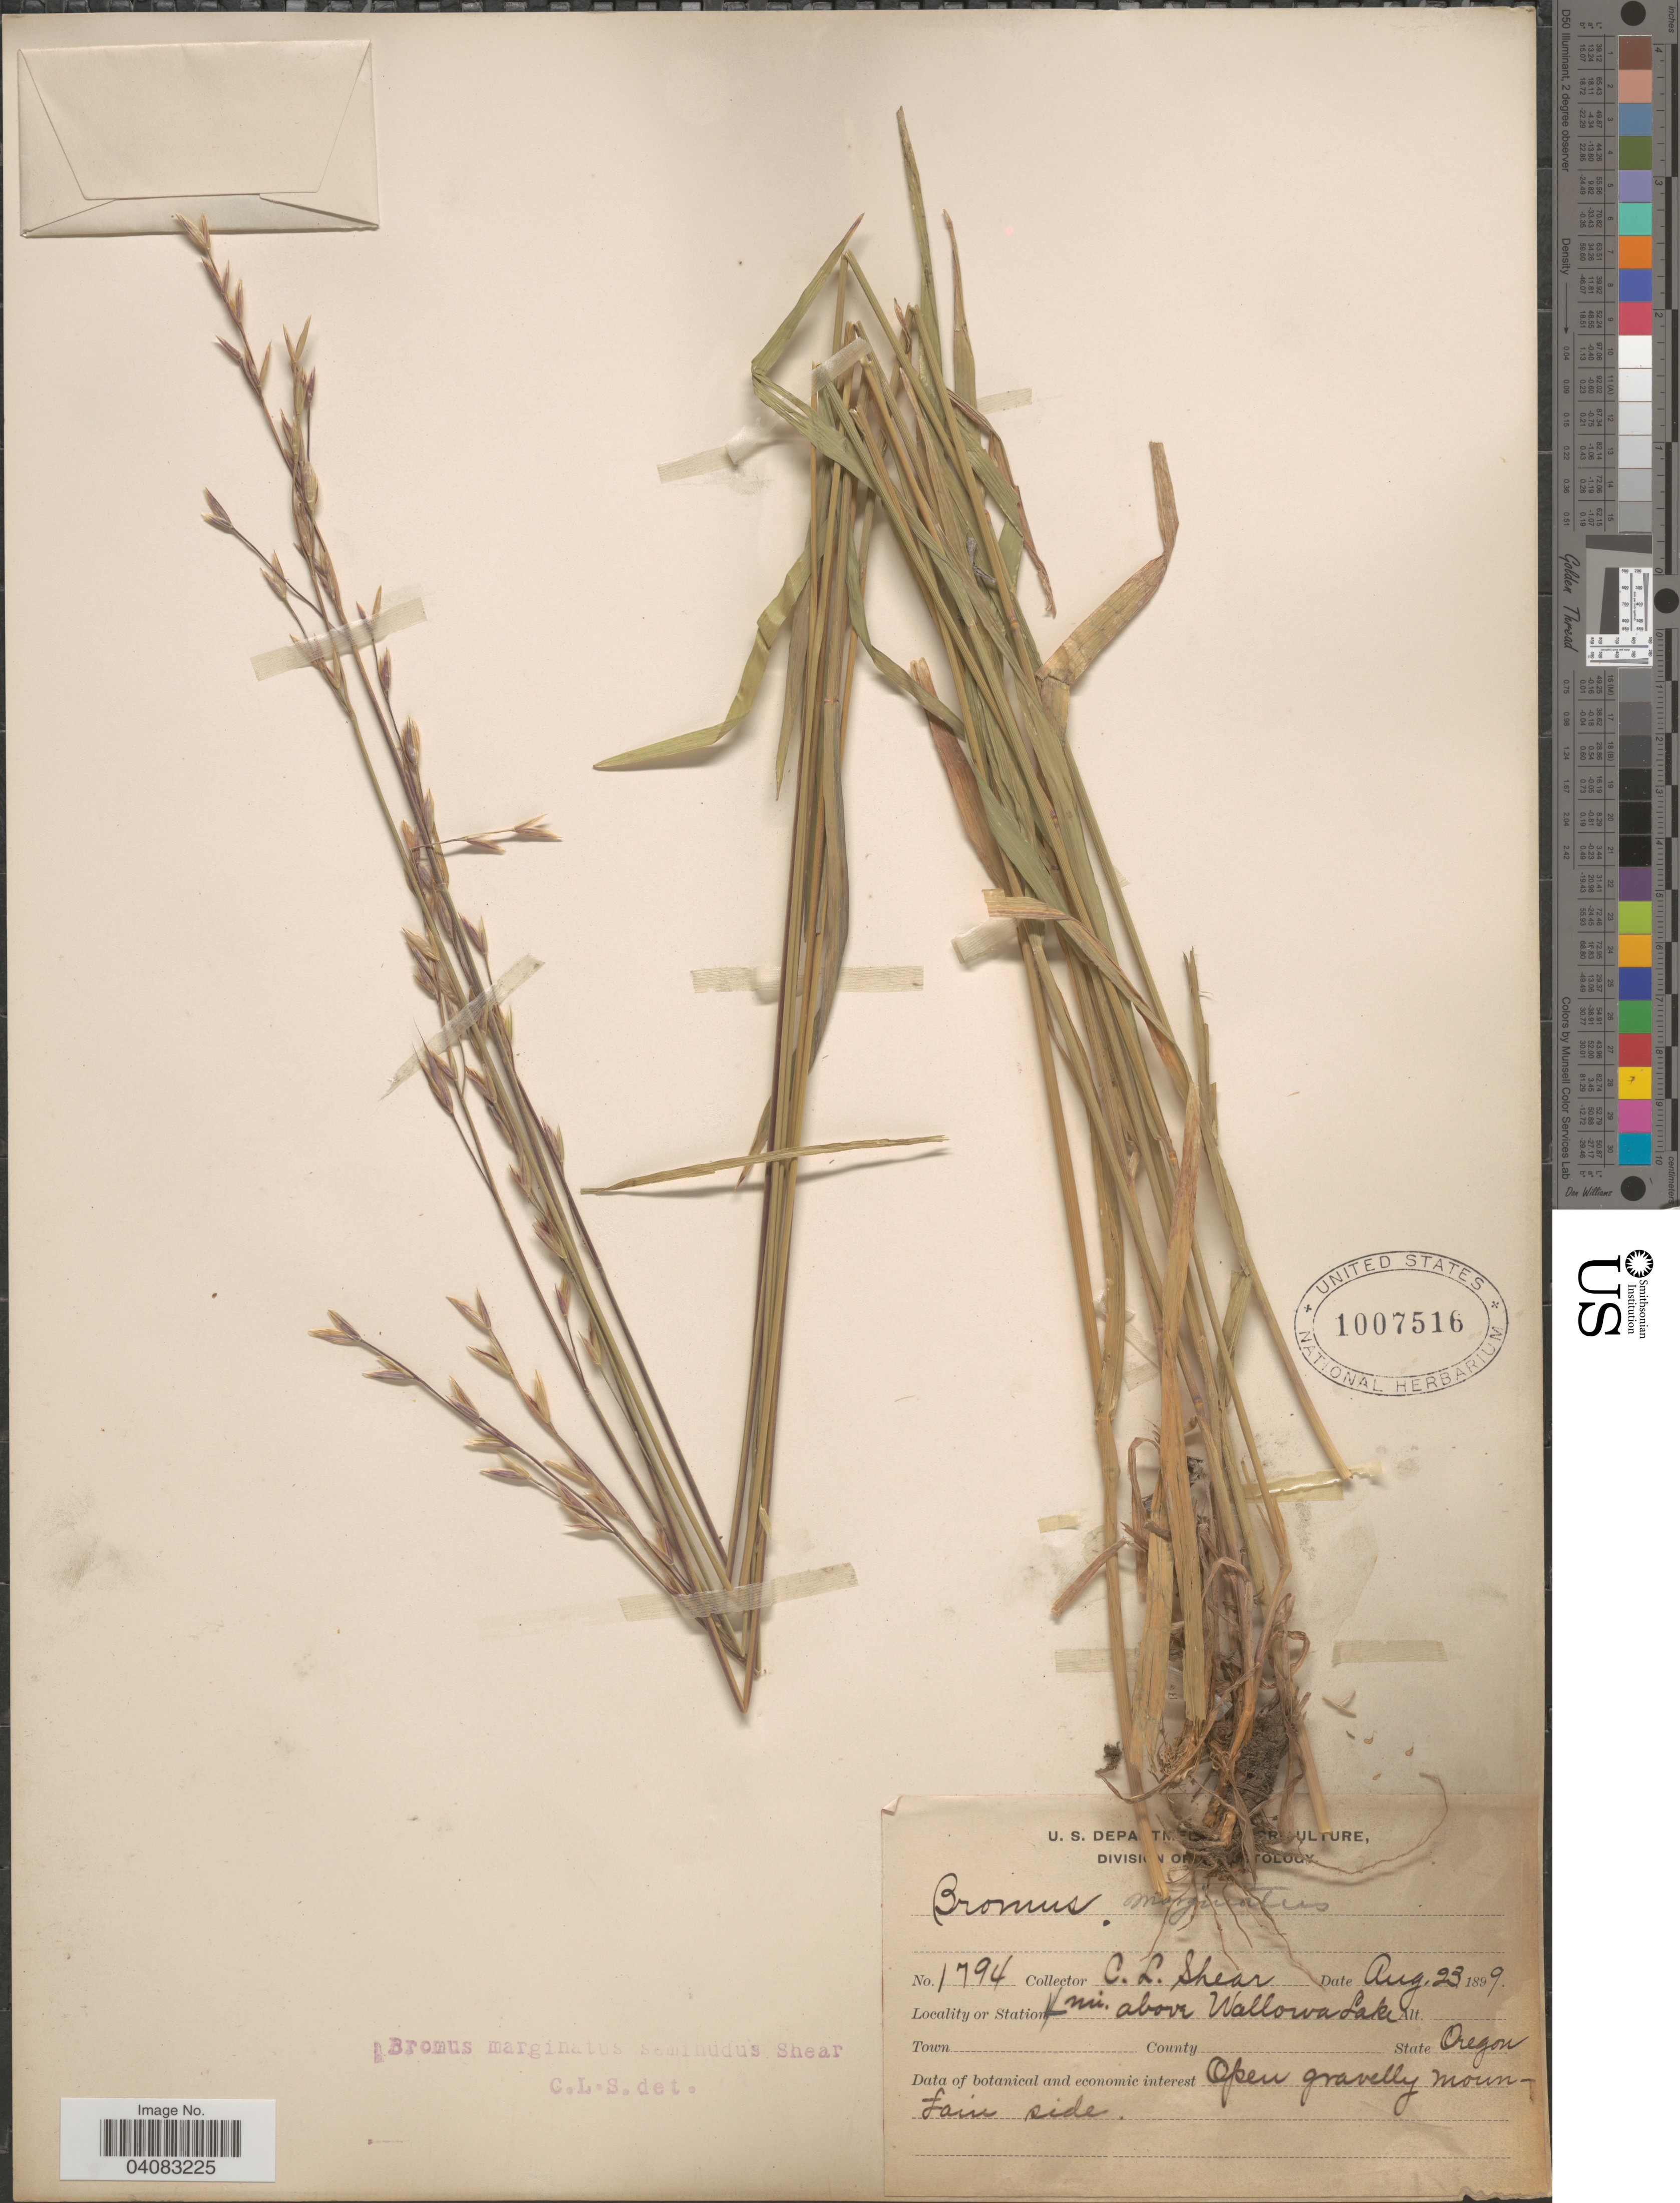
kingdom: Plantae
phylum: Tracheophyta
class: Liliopsida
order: Poales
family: Poaceae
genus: Bromus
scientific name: Bromus marginatus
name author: Nees ex Steud.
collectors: C. L. Shear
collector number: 1794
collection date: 1899-08-23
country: United States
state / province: Oregon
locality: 4 mi. above Wallowa Lake.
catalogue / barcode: US 1007516